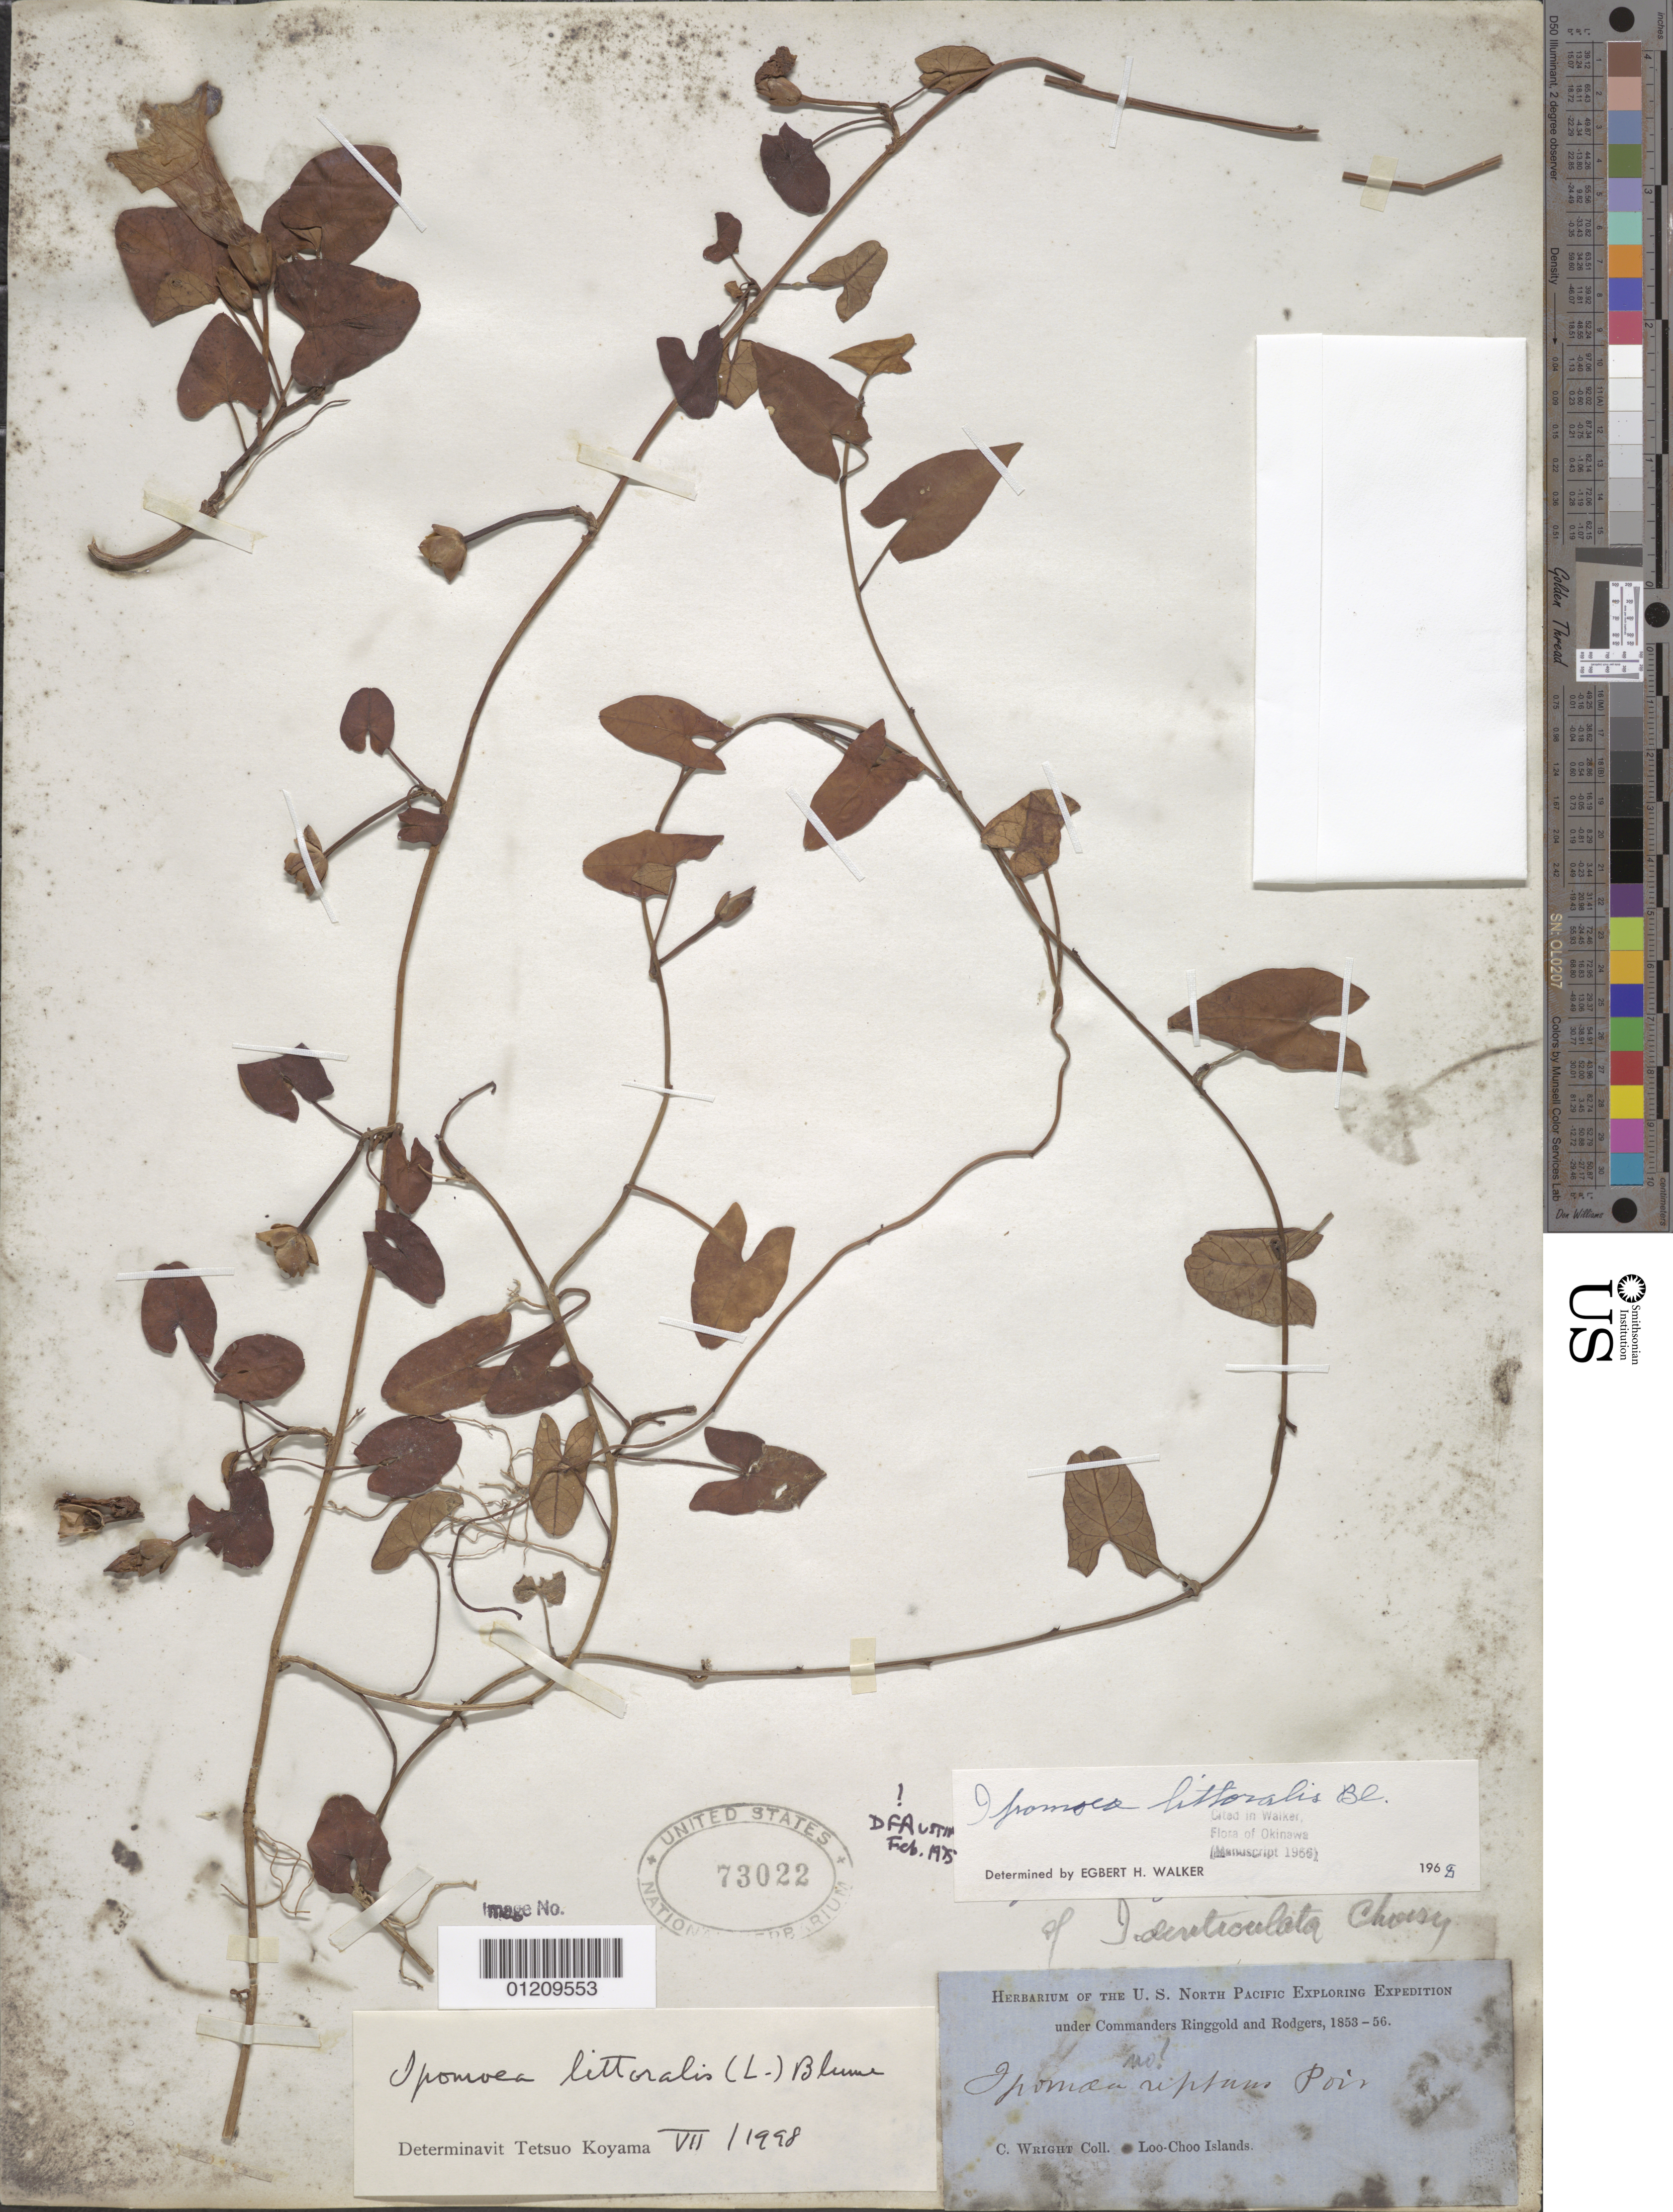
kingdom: Plantae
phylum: Tracheophyta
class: Magnoliopsida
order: Solanales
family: Convolvulaceae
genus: Ipomoea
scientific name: Ipomoea littoralis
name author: Blume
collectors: C. Wright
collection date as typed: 1853 to -- --- 1856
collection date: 1853/1856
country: Japan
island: Ryukyu Islands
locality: Loo Choo Islands.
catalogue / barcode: US 73022